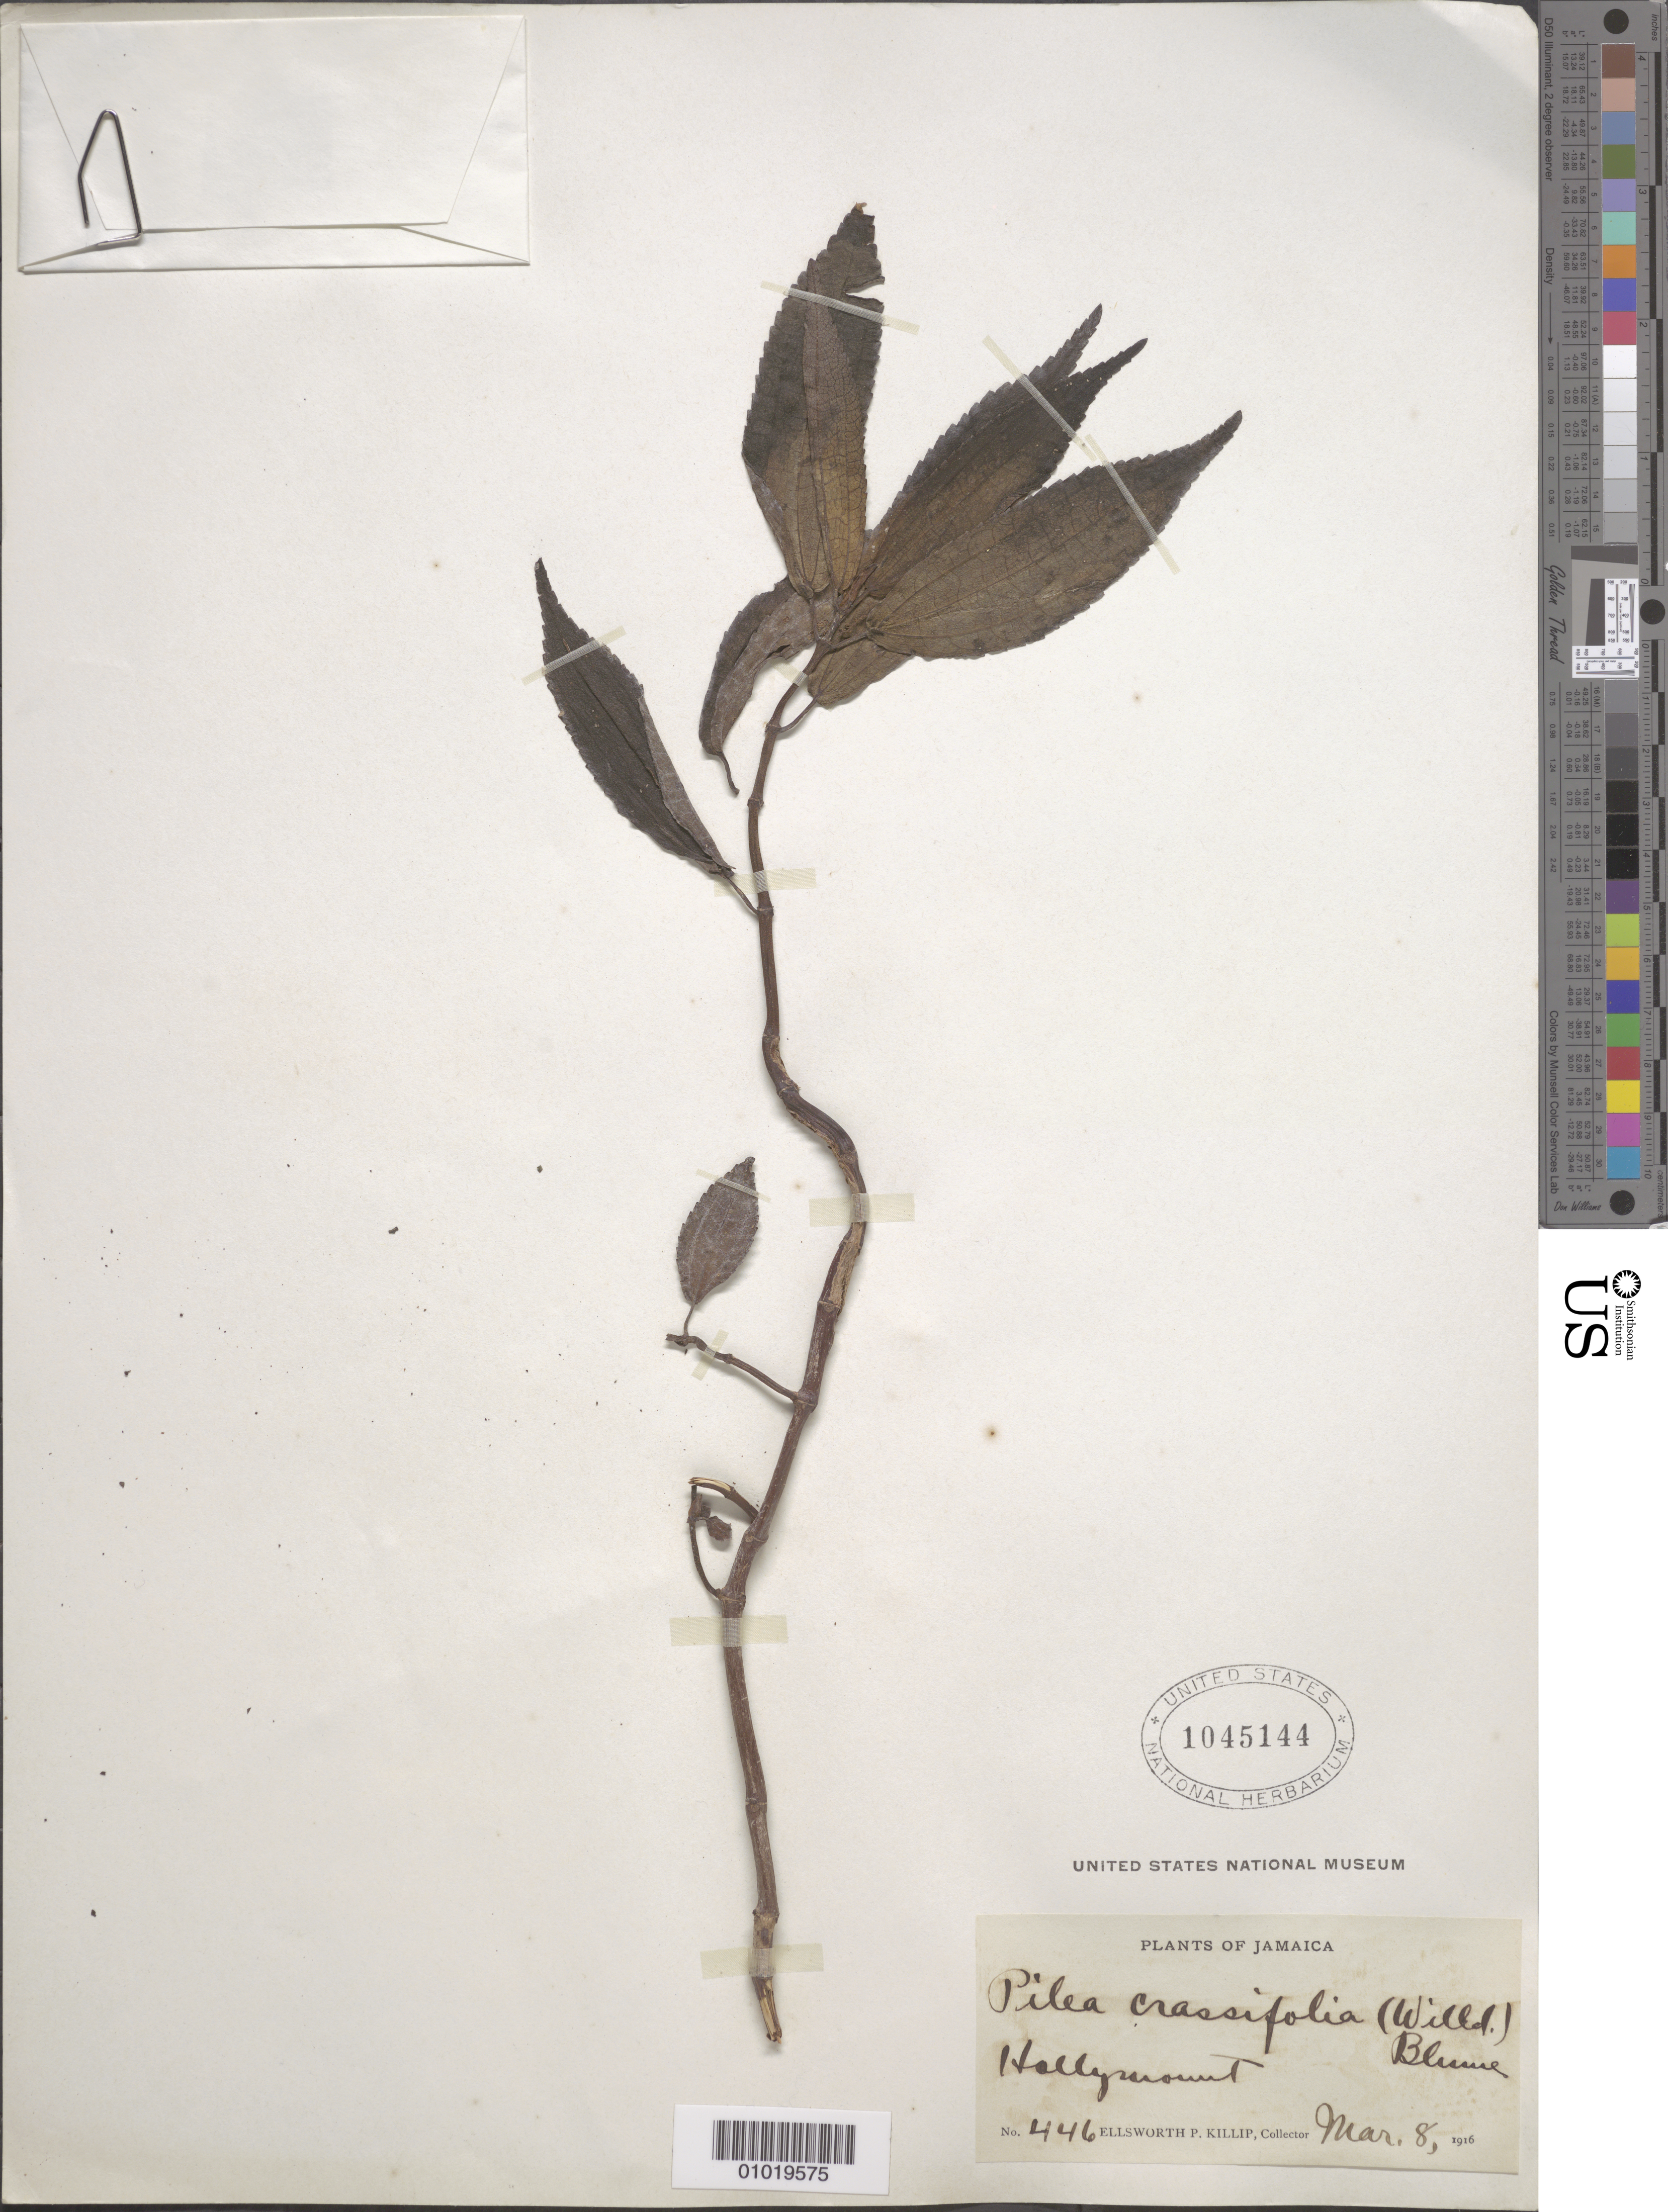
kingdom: Plantae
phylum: Tracheophyta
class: Magnoliopsida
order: Rosales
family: Urticaceae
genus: Pilea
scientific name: Pilea crassifolia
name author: (Willd.) Blume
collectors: E. P. Killip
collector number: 446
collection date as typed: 08 Mar 1916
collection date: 1916-03-08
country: Jamaica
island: Jamaica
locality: Hollymount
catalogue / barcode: US 1045144